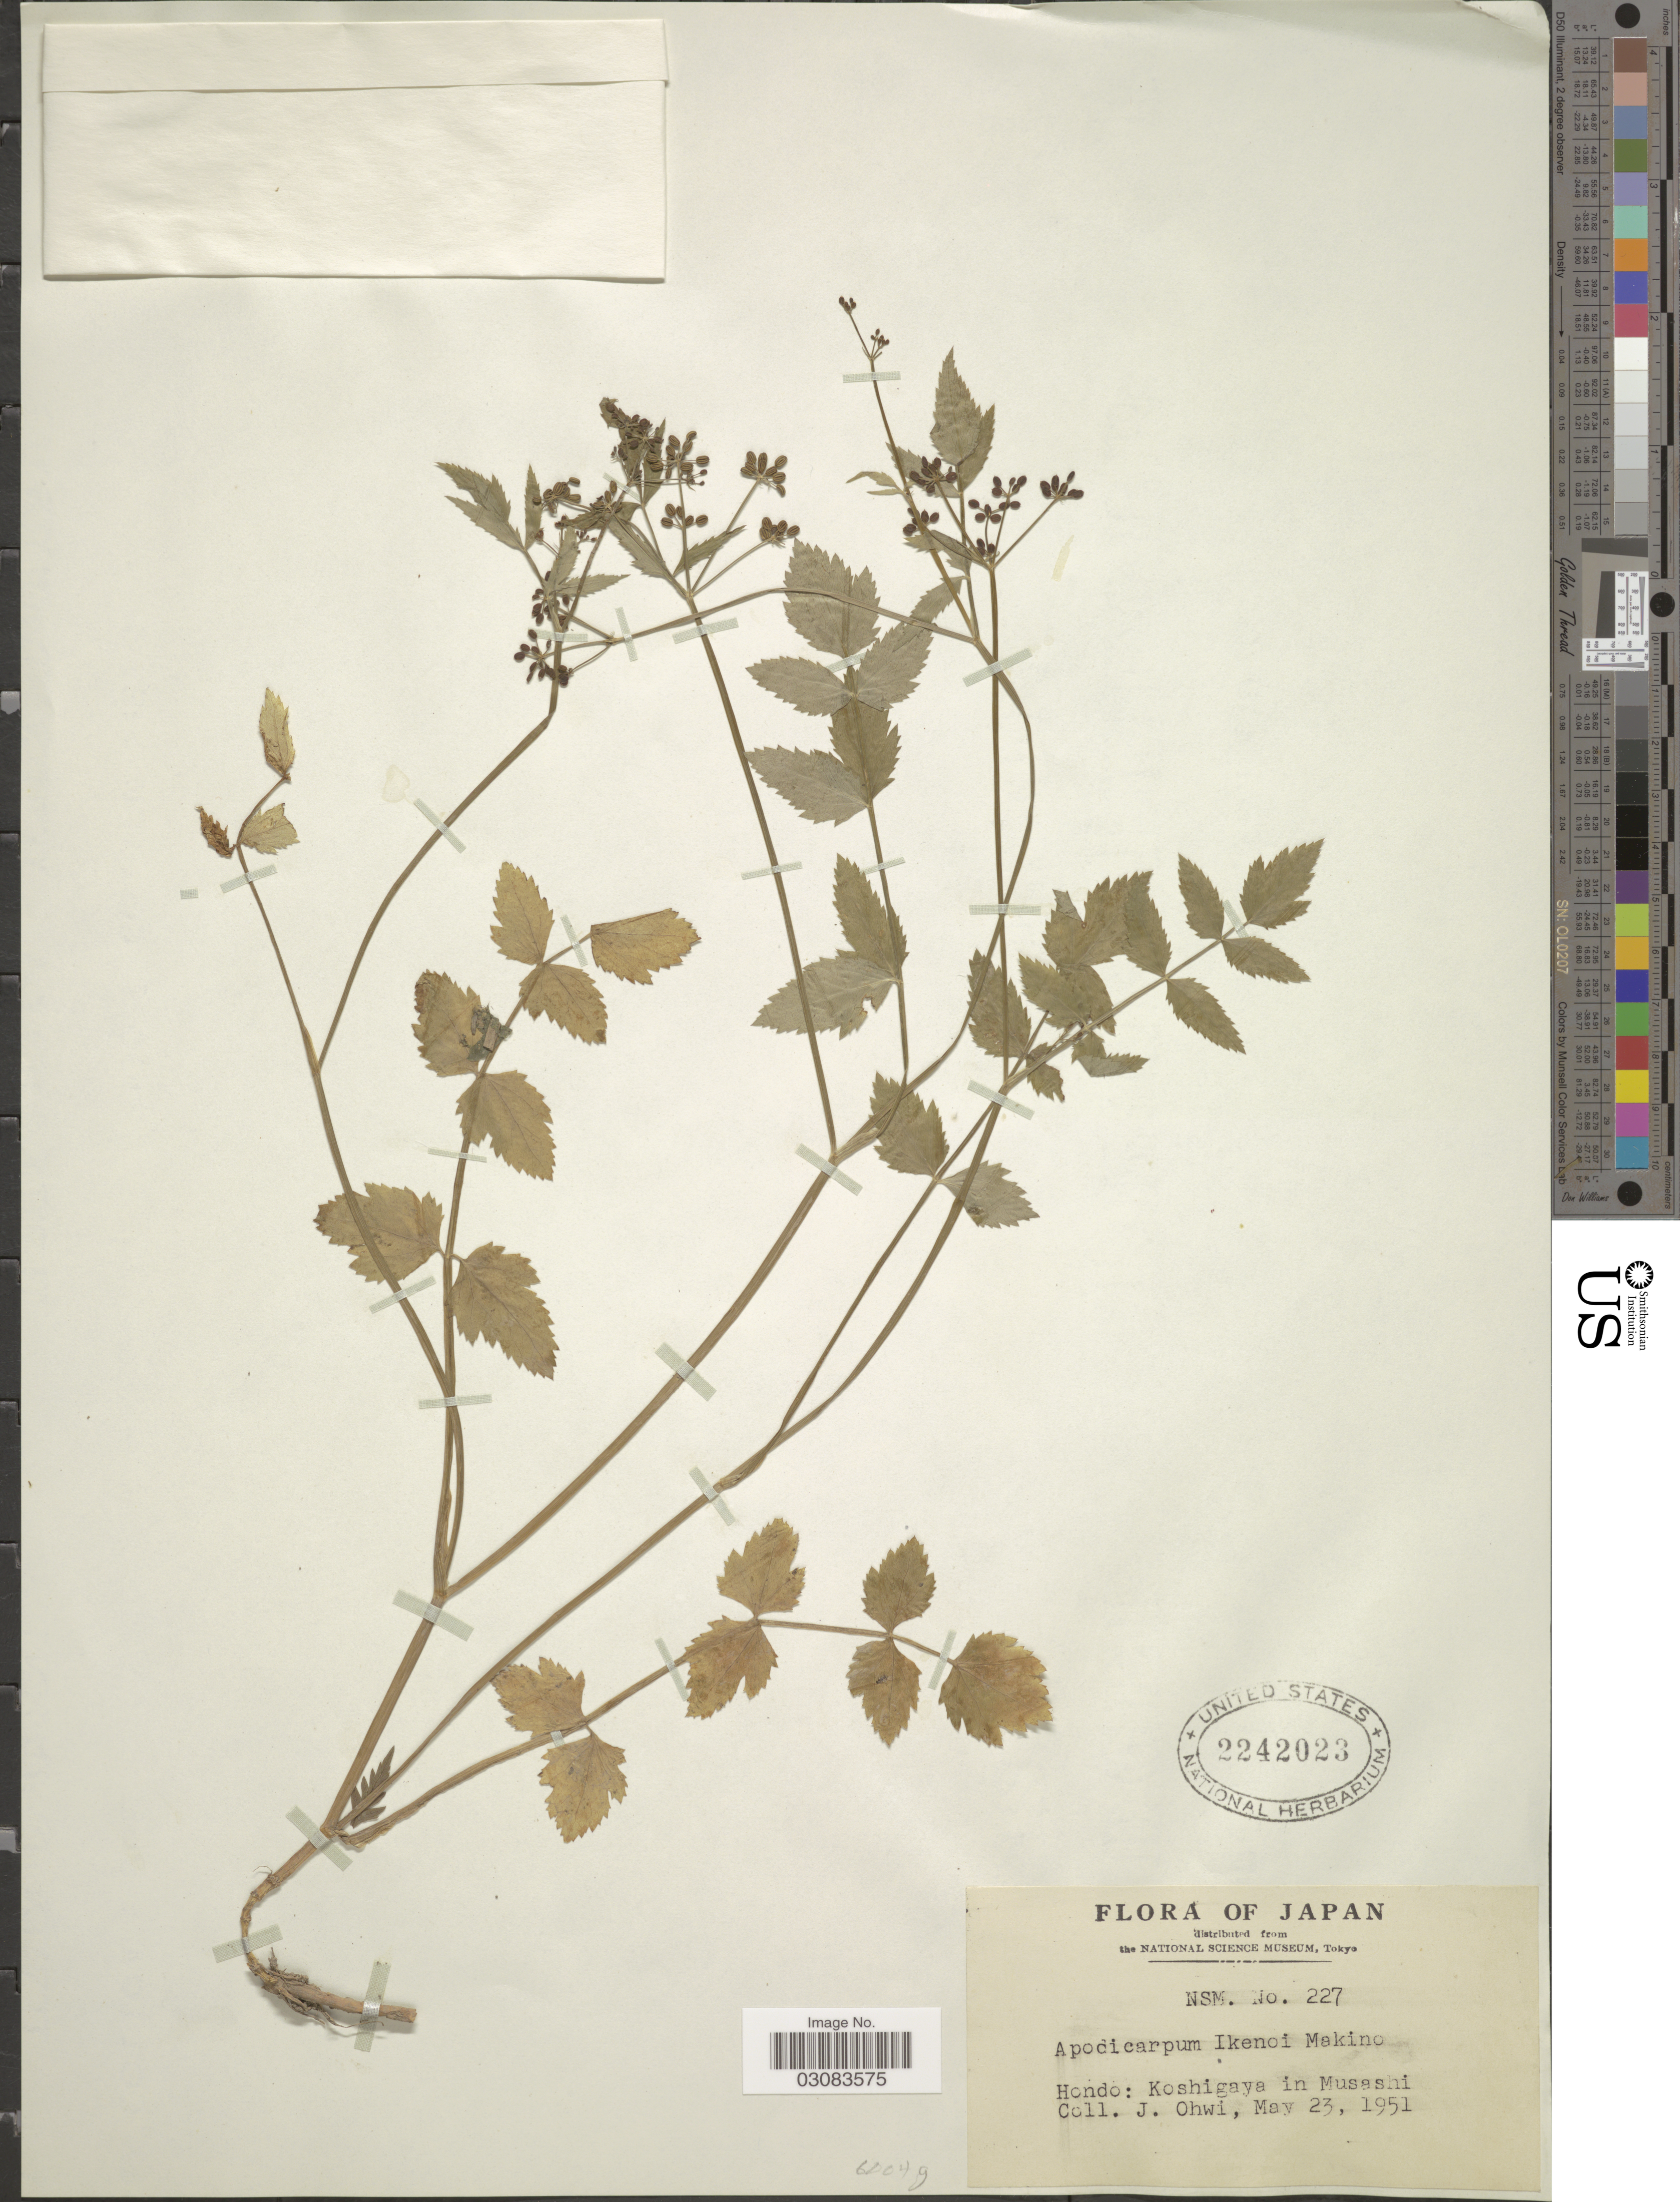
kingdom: Plantae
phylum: Tracheophyta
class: Magnoliopsida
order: Apiales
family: Apiaceae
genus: Apodicarpum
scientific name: Apodicarpum ikenoi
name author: Makino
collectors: J. Ohwi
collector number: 227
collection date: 1951-05-23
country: Japan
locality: Hondo: Koshigaya in Musashi.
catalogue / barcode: US 2242023